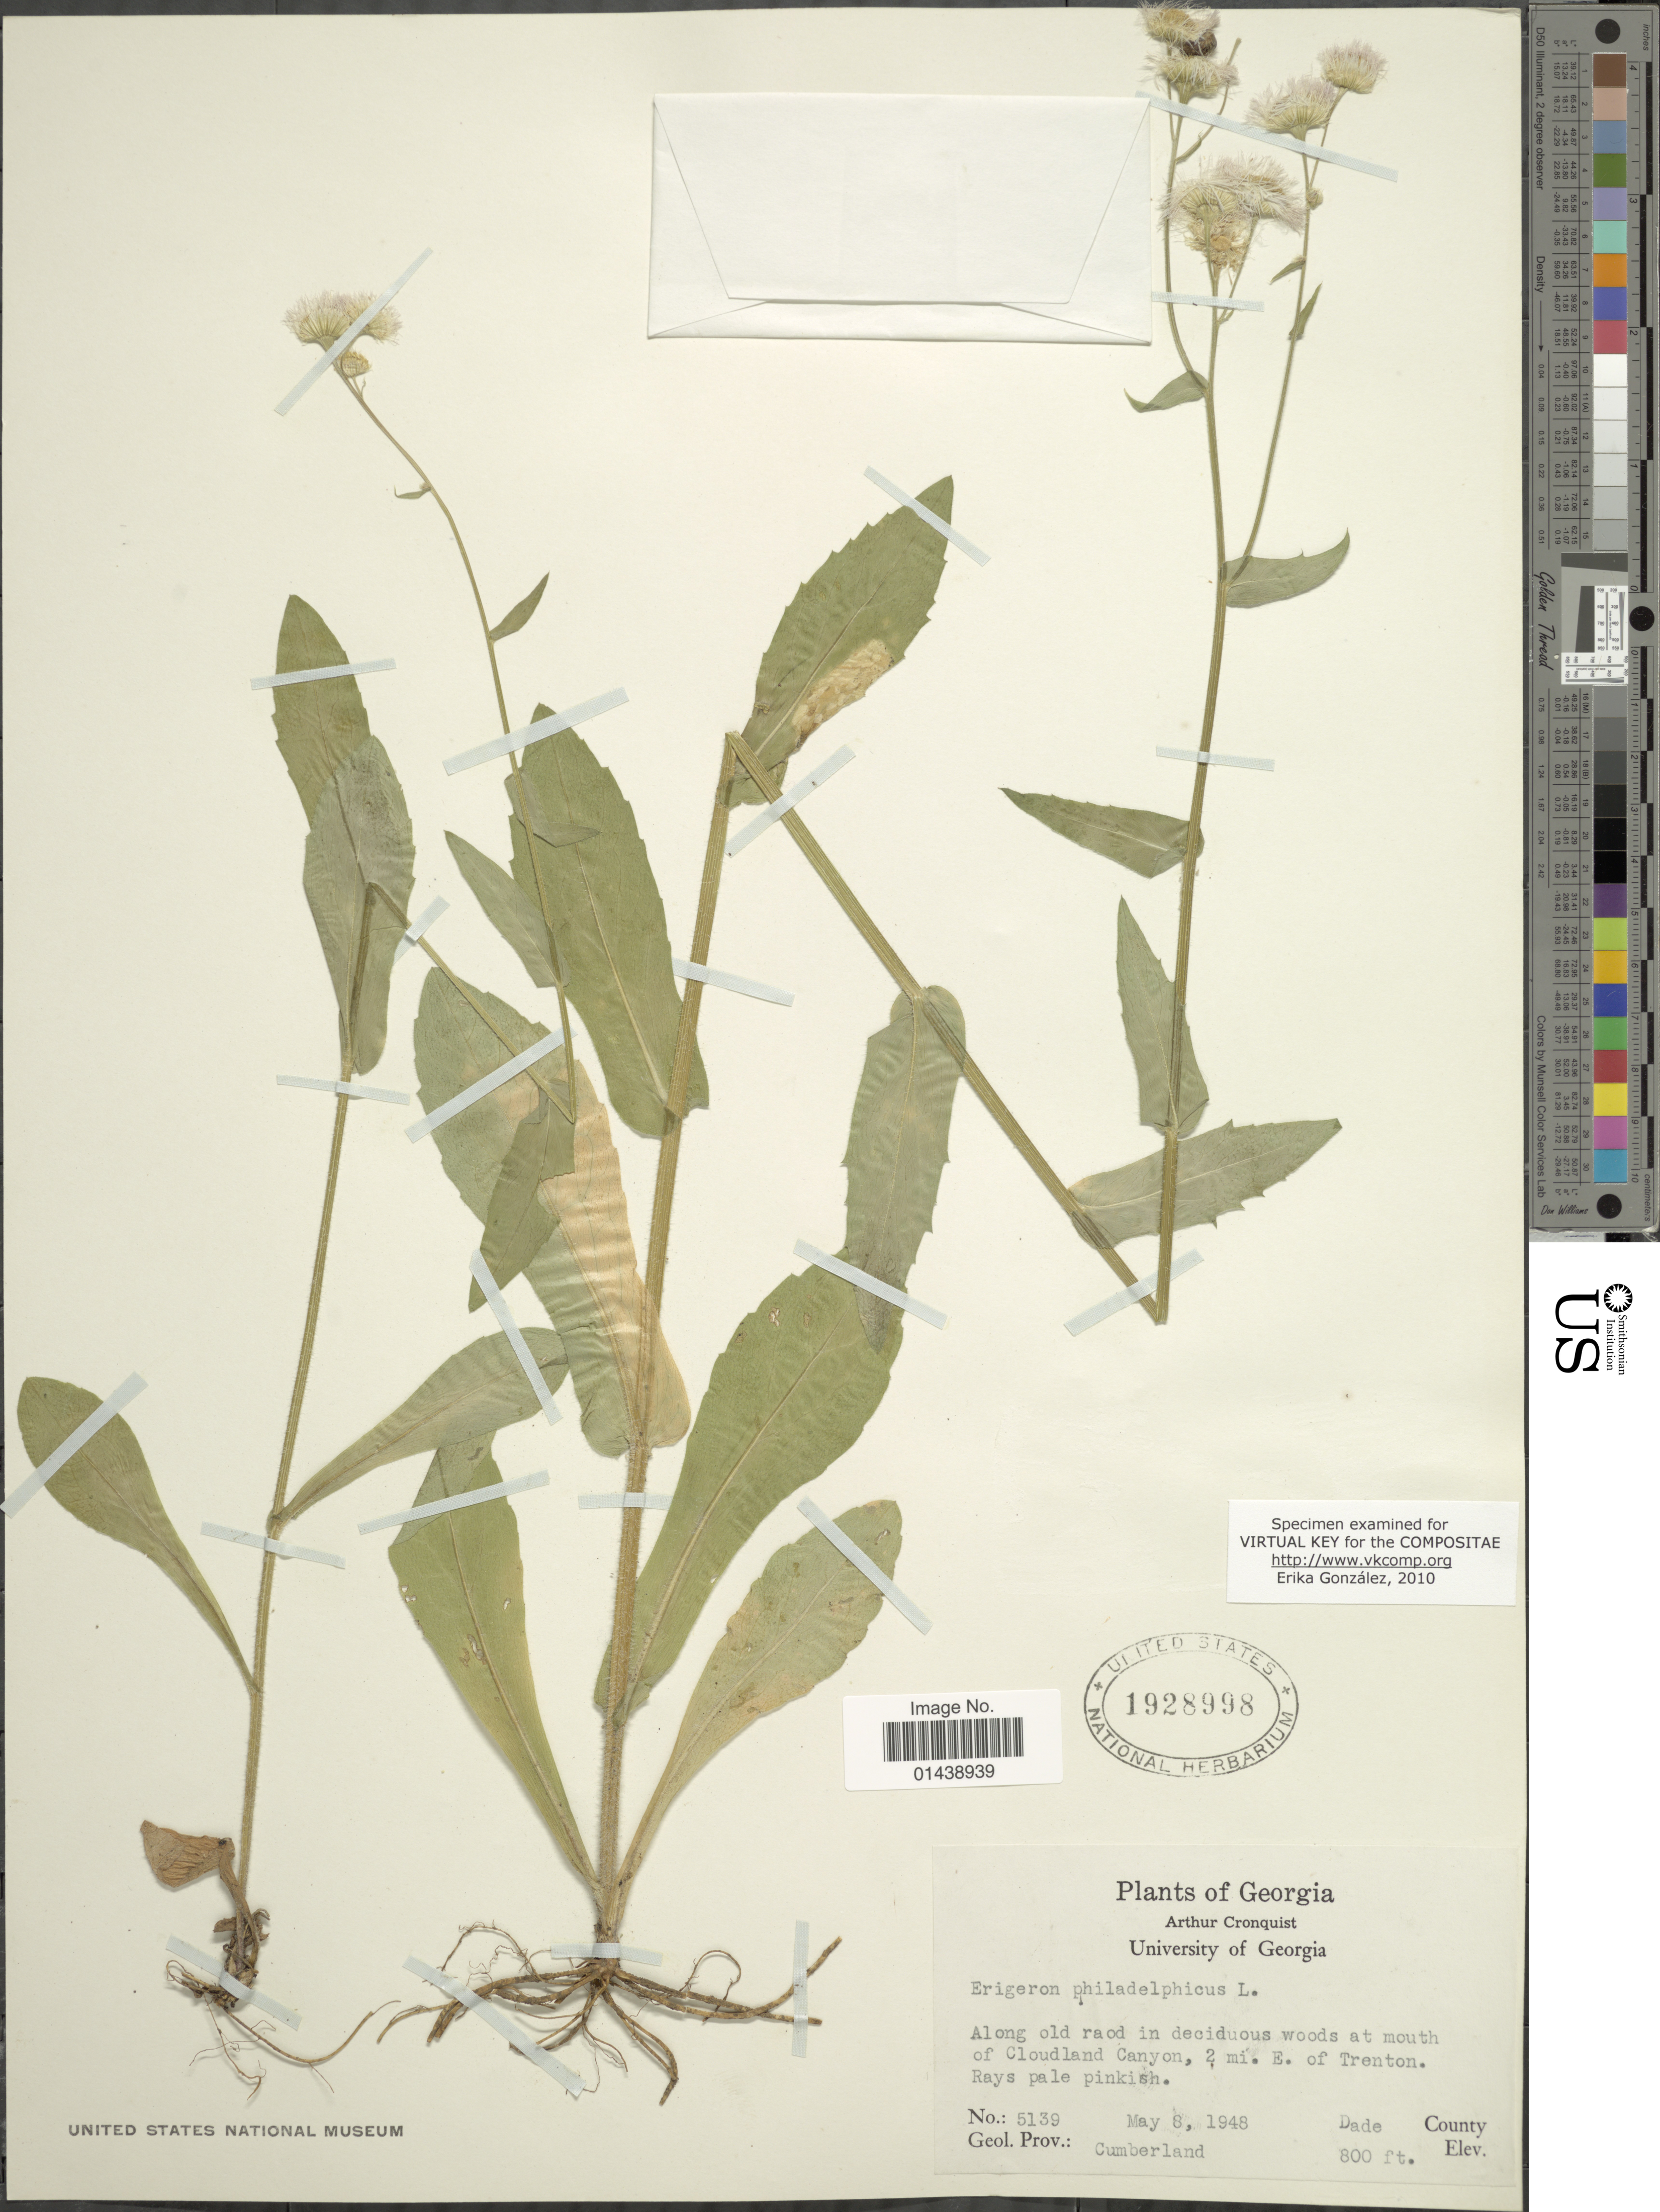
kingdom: Plantae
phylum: Tracheophyta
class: Magnoliopsida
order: Asterales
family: Asteraceae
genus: Erigeron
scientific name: Erigeron philadelphicus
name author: L.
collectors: A. J. Cronquist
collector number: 5139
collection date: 1948-05-08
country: United States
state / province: Georgia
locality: At mouth of Cloudland Canyon, 2 mi. E. of Trenton. Dade County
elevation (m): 244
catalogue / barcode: US 1928998